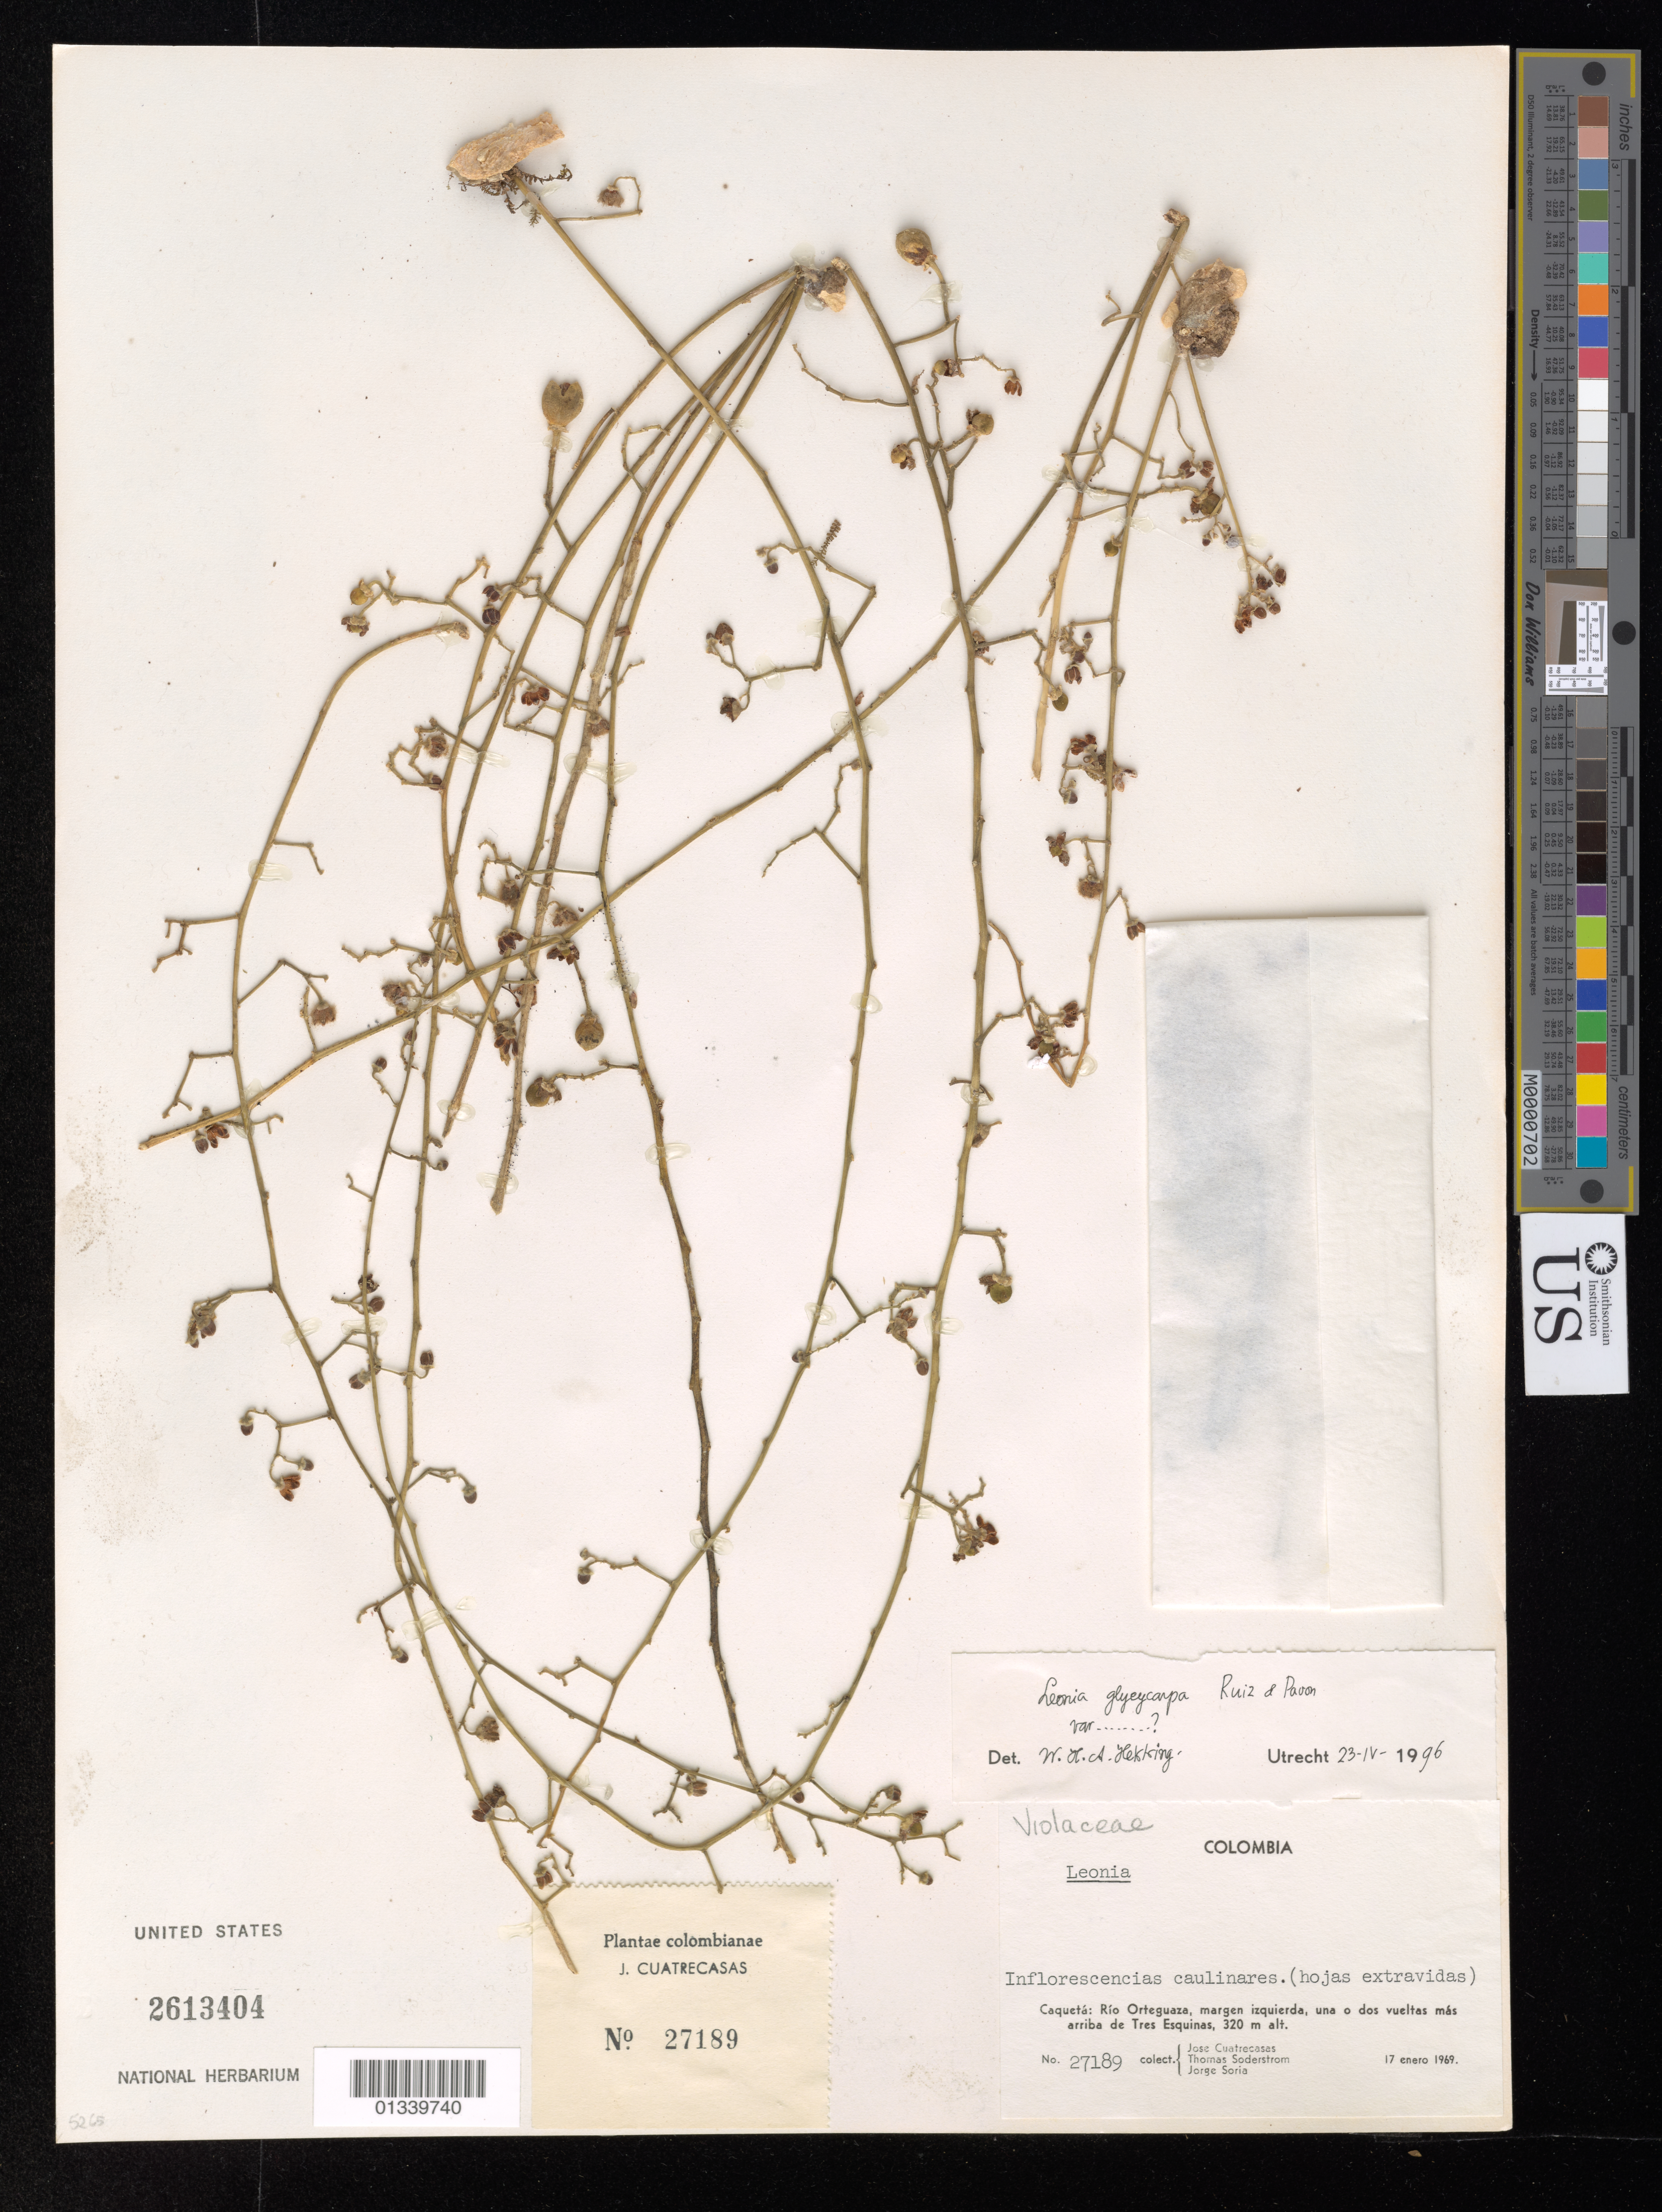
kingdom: Plantae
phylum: Tracheophyta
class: Magnoliopsida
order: Malpighiales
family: Violaceae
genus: Leonia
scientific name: Leonia glycycarpa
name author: Ruiz & Pav.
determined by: Hekkinh, W. R. A.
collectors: J. Cuatrecasas, T. R. Soderstrom & J. Soria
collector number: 27189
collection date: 1969-01-17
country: Colombia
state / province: Caqueta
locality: Rio Orteguaza, margen izquierda, una o dos vueltas mas arriba de Tres Esquinas.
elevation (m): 320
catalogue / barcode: US 2613404